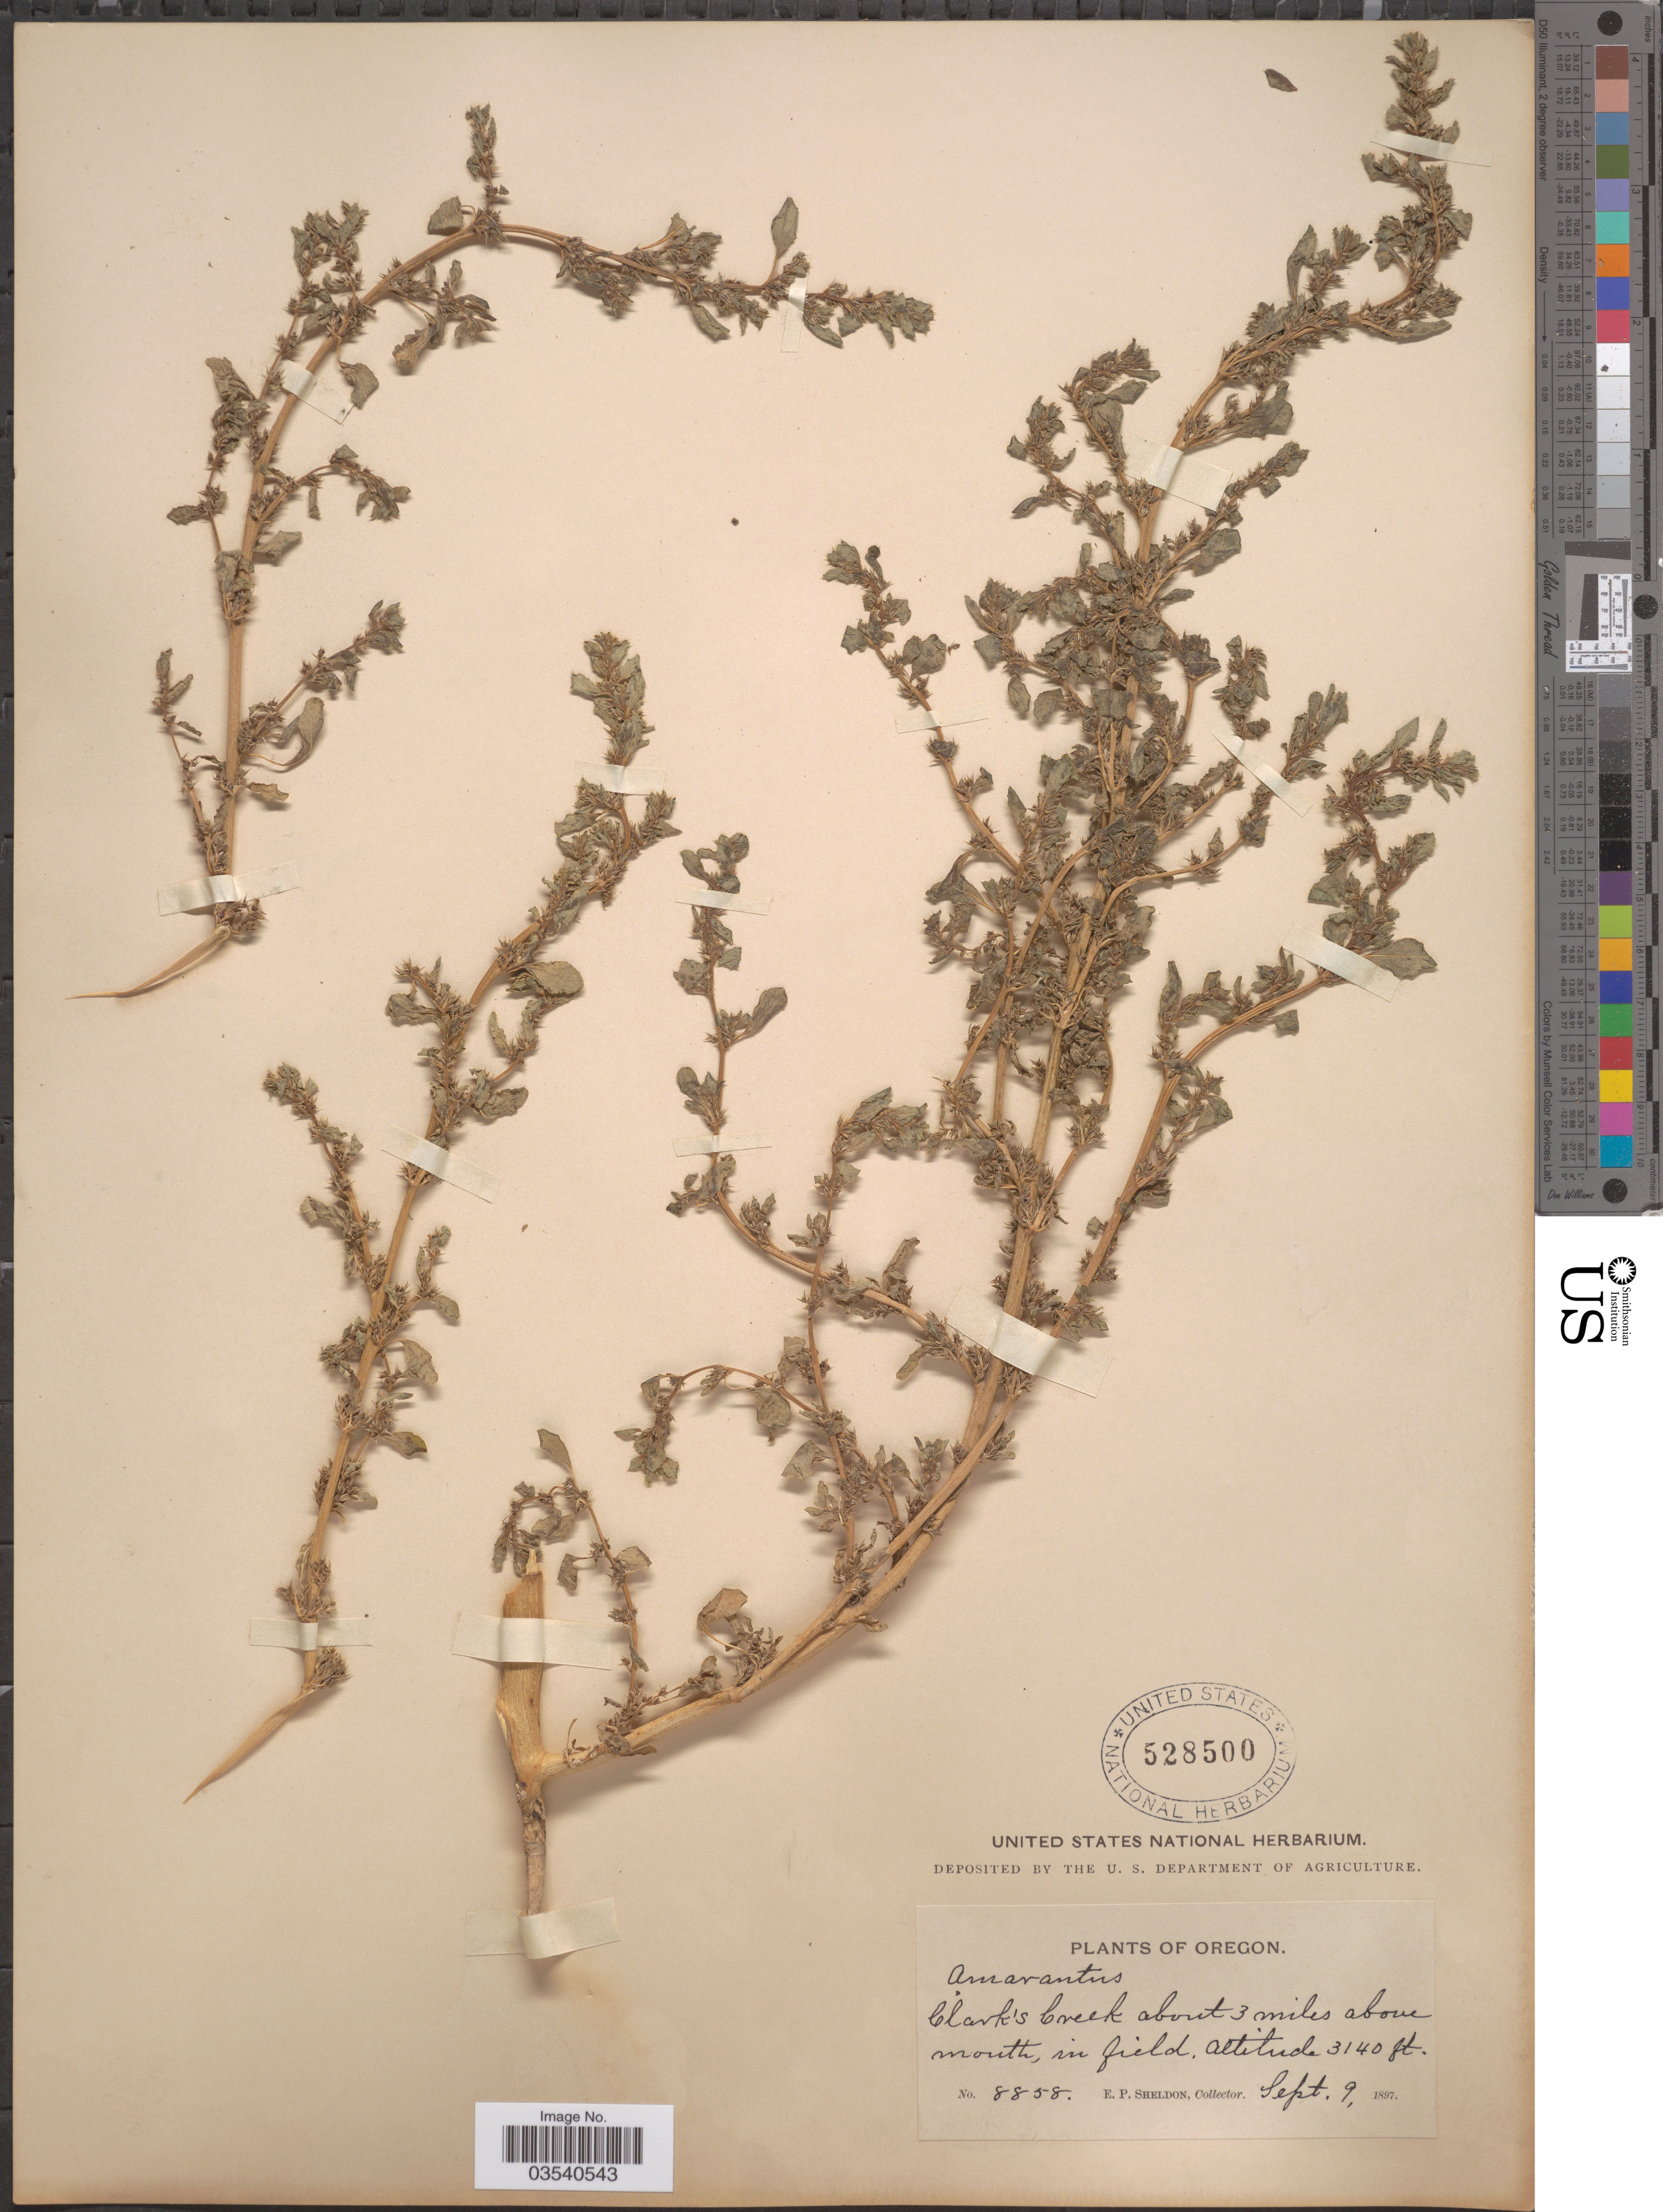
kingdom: Plantae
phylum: Tracheophyta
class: Magnoliopsida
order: Caryophyllales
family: Amaranthaceae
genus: Amaranthus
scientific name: Amaranthus graecizans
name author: L.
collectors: E. P. Sheldon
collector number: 8858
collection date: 1897-09-09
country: United States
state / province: Oregon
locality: Clark's Creek about 3 miles above mouth, in field.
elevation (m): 957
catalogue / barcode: US 528500